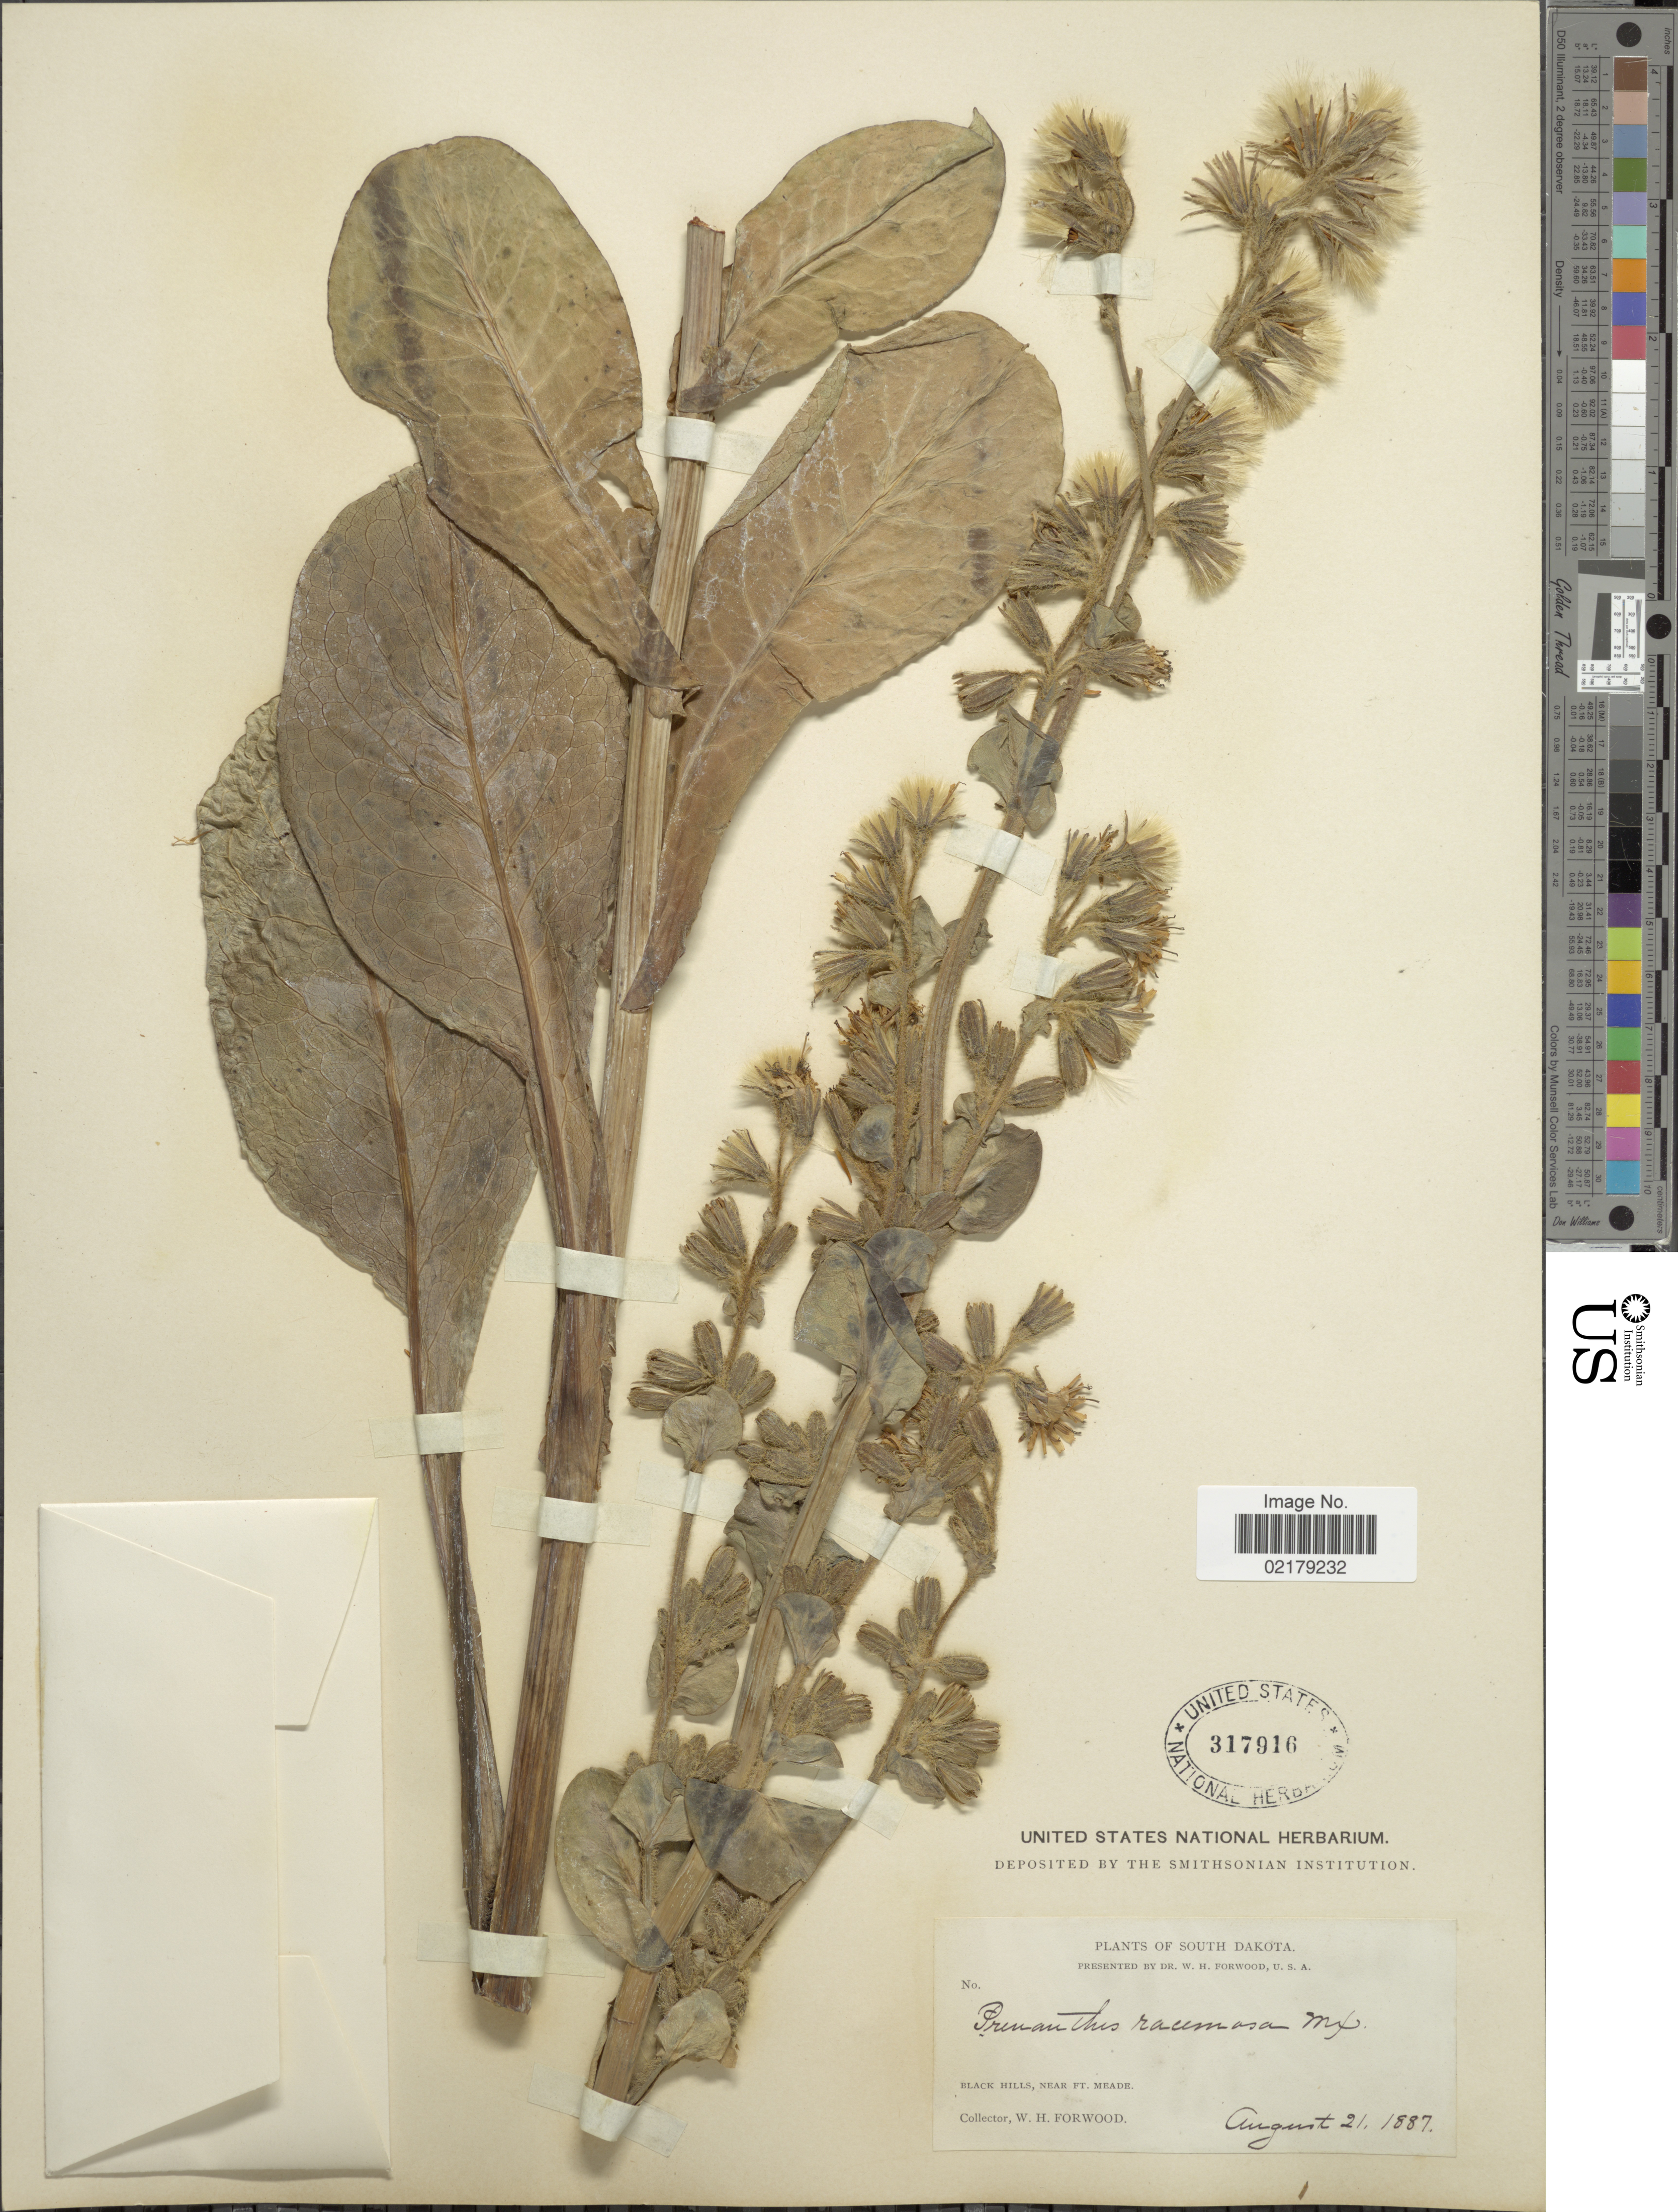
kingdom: Plantae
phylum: Tracheophyta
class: Magnoliopsida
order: Asterales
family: Asteraceae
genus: Nabalus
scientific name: Nabalus racemosus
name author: (Michx.) Hook.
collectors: W. Forwood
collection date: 1887-08-21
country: United States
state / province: South Dakota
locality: Balck Hills, near Ft. Meade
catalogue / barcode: US 317916